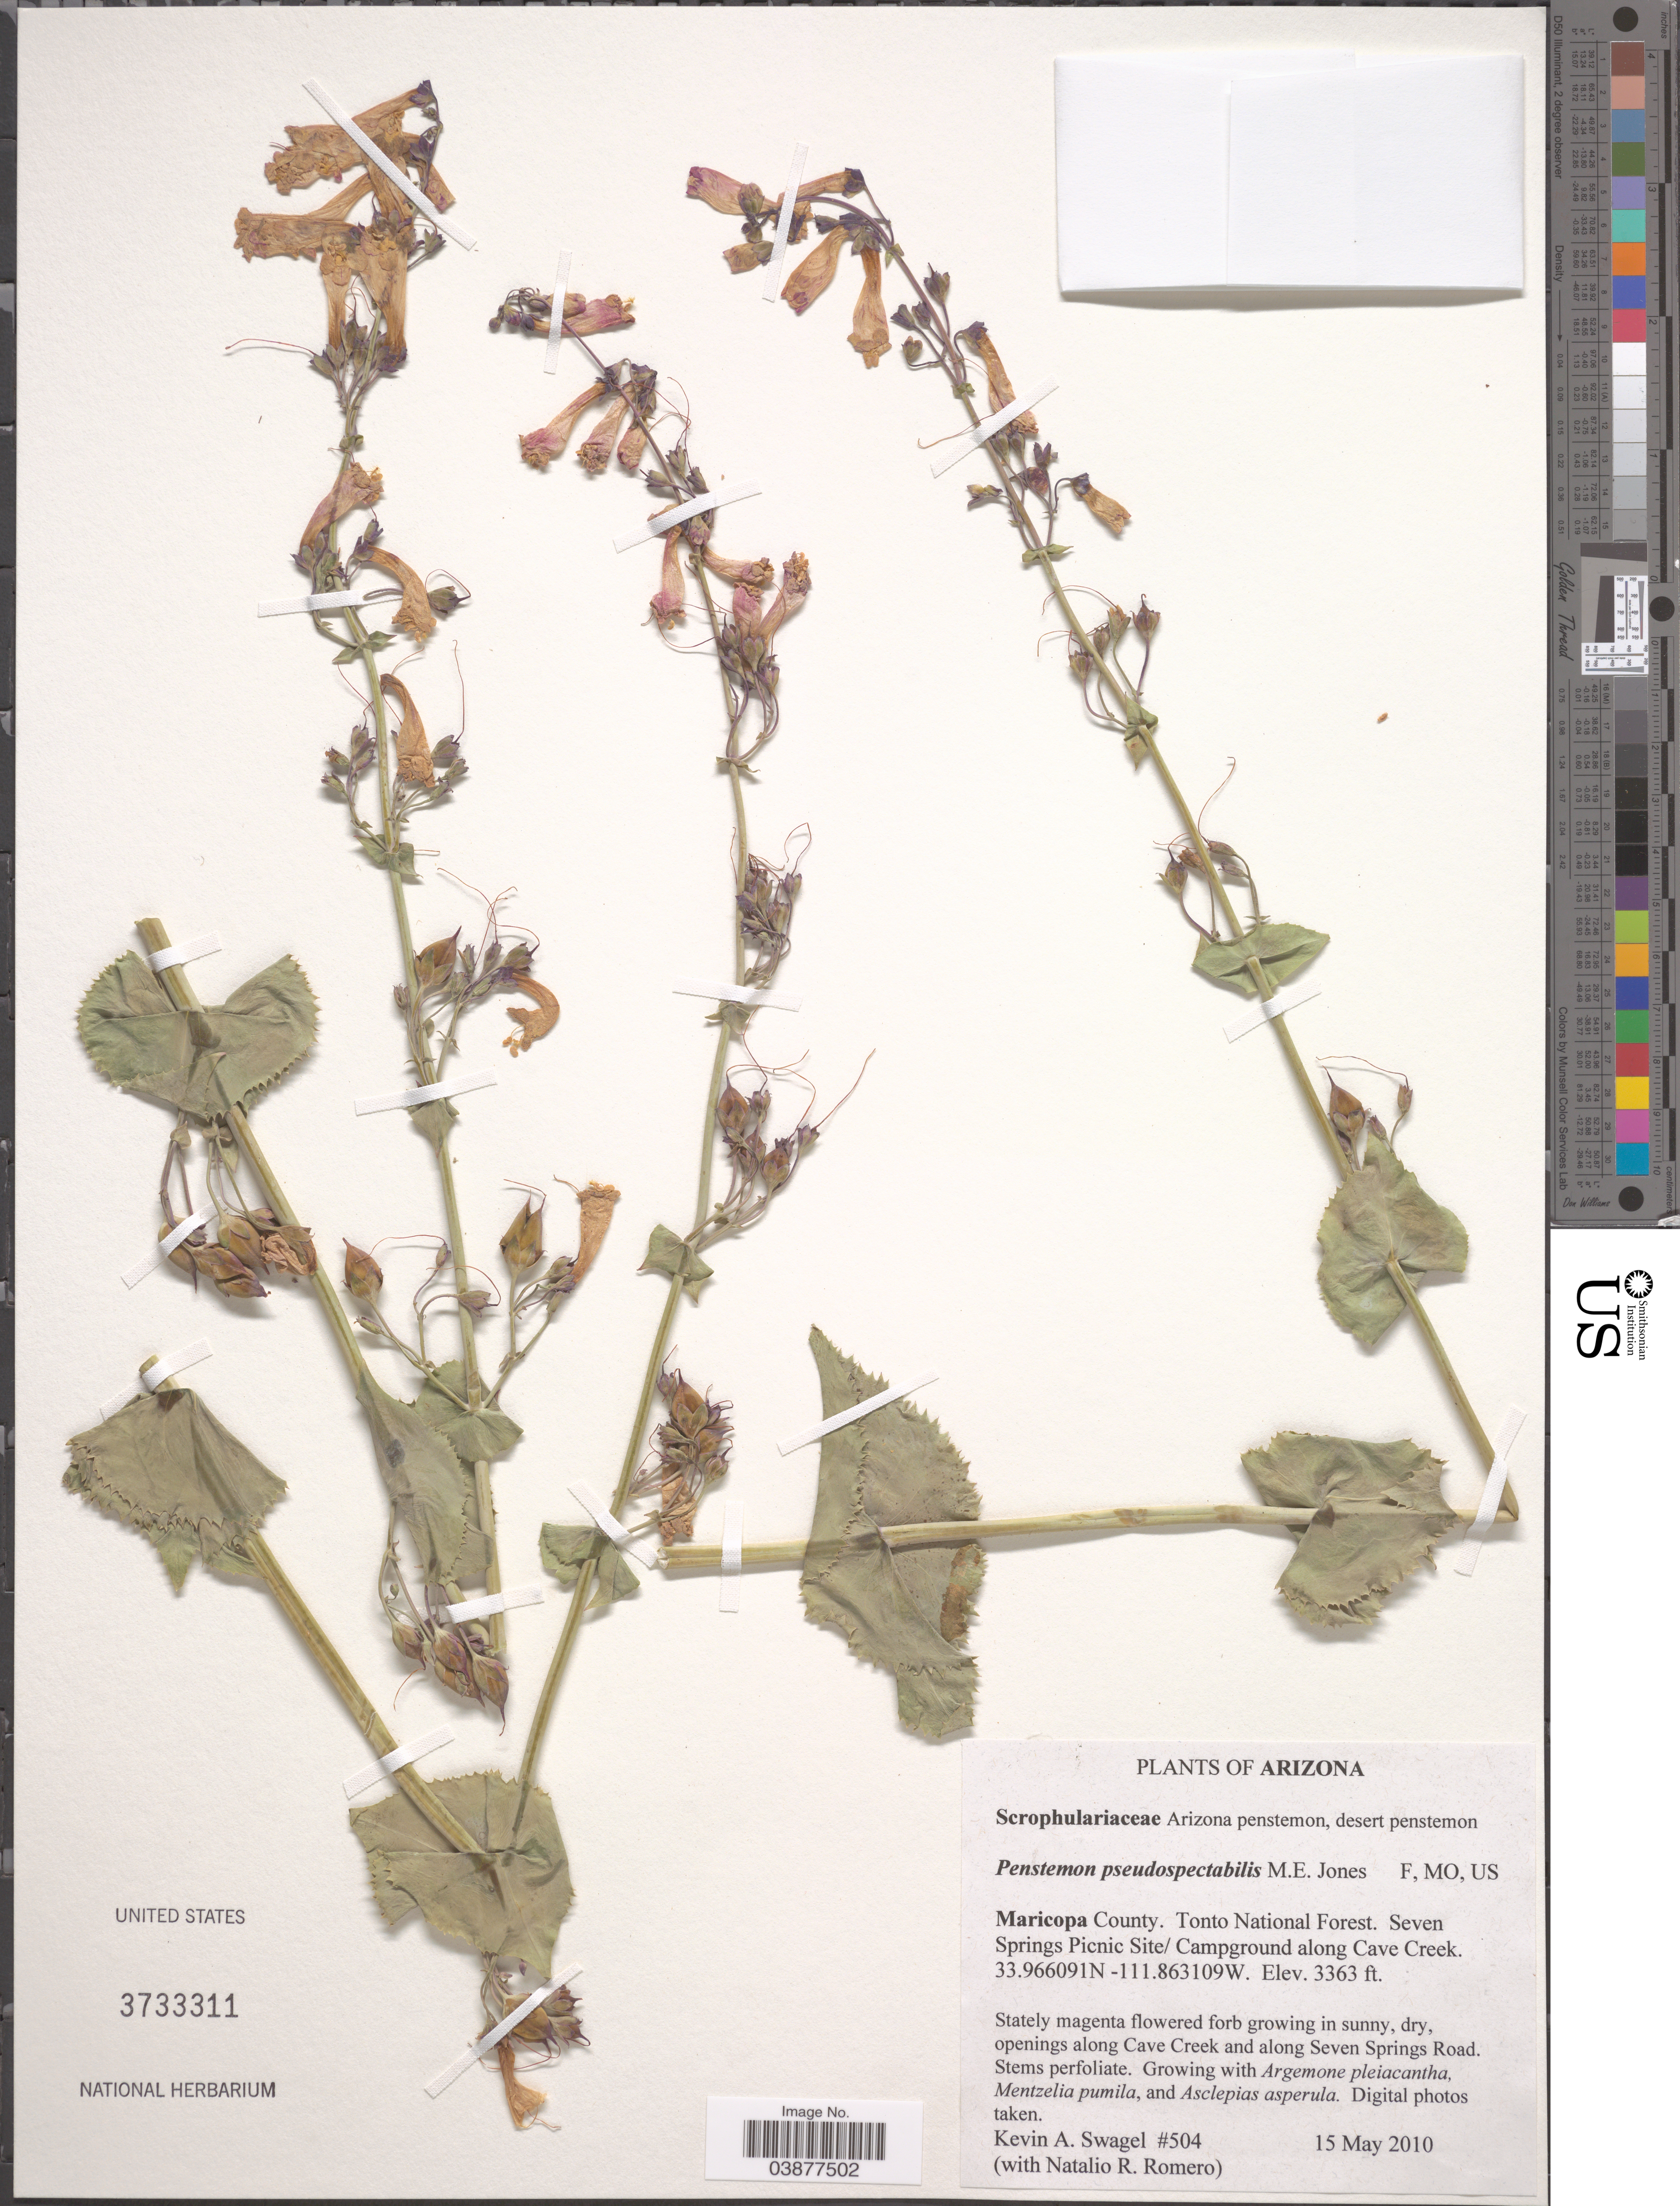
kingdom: Plantae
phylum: Tracheophyta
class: Magnoliopsida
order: Lamiales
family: Plantaginaceae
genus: Penstemon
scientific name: Penstemon pseudospectabilis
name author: M.E. Jones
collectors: K. Swagel & N. Romero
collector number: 504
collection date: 2010-05-15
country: United States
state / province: Arizona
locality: Maricopa County. Tonto National Forest. Seven Springs Picnic Site/Campground along Cave Creek.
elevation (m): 1025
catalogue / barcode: US 3733311